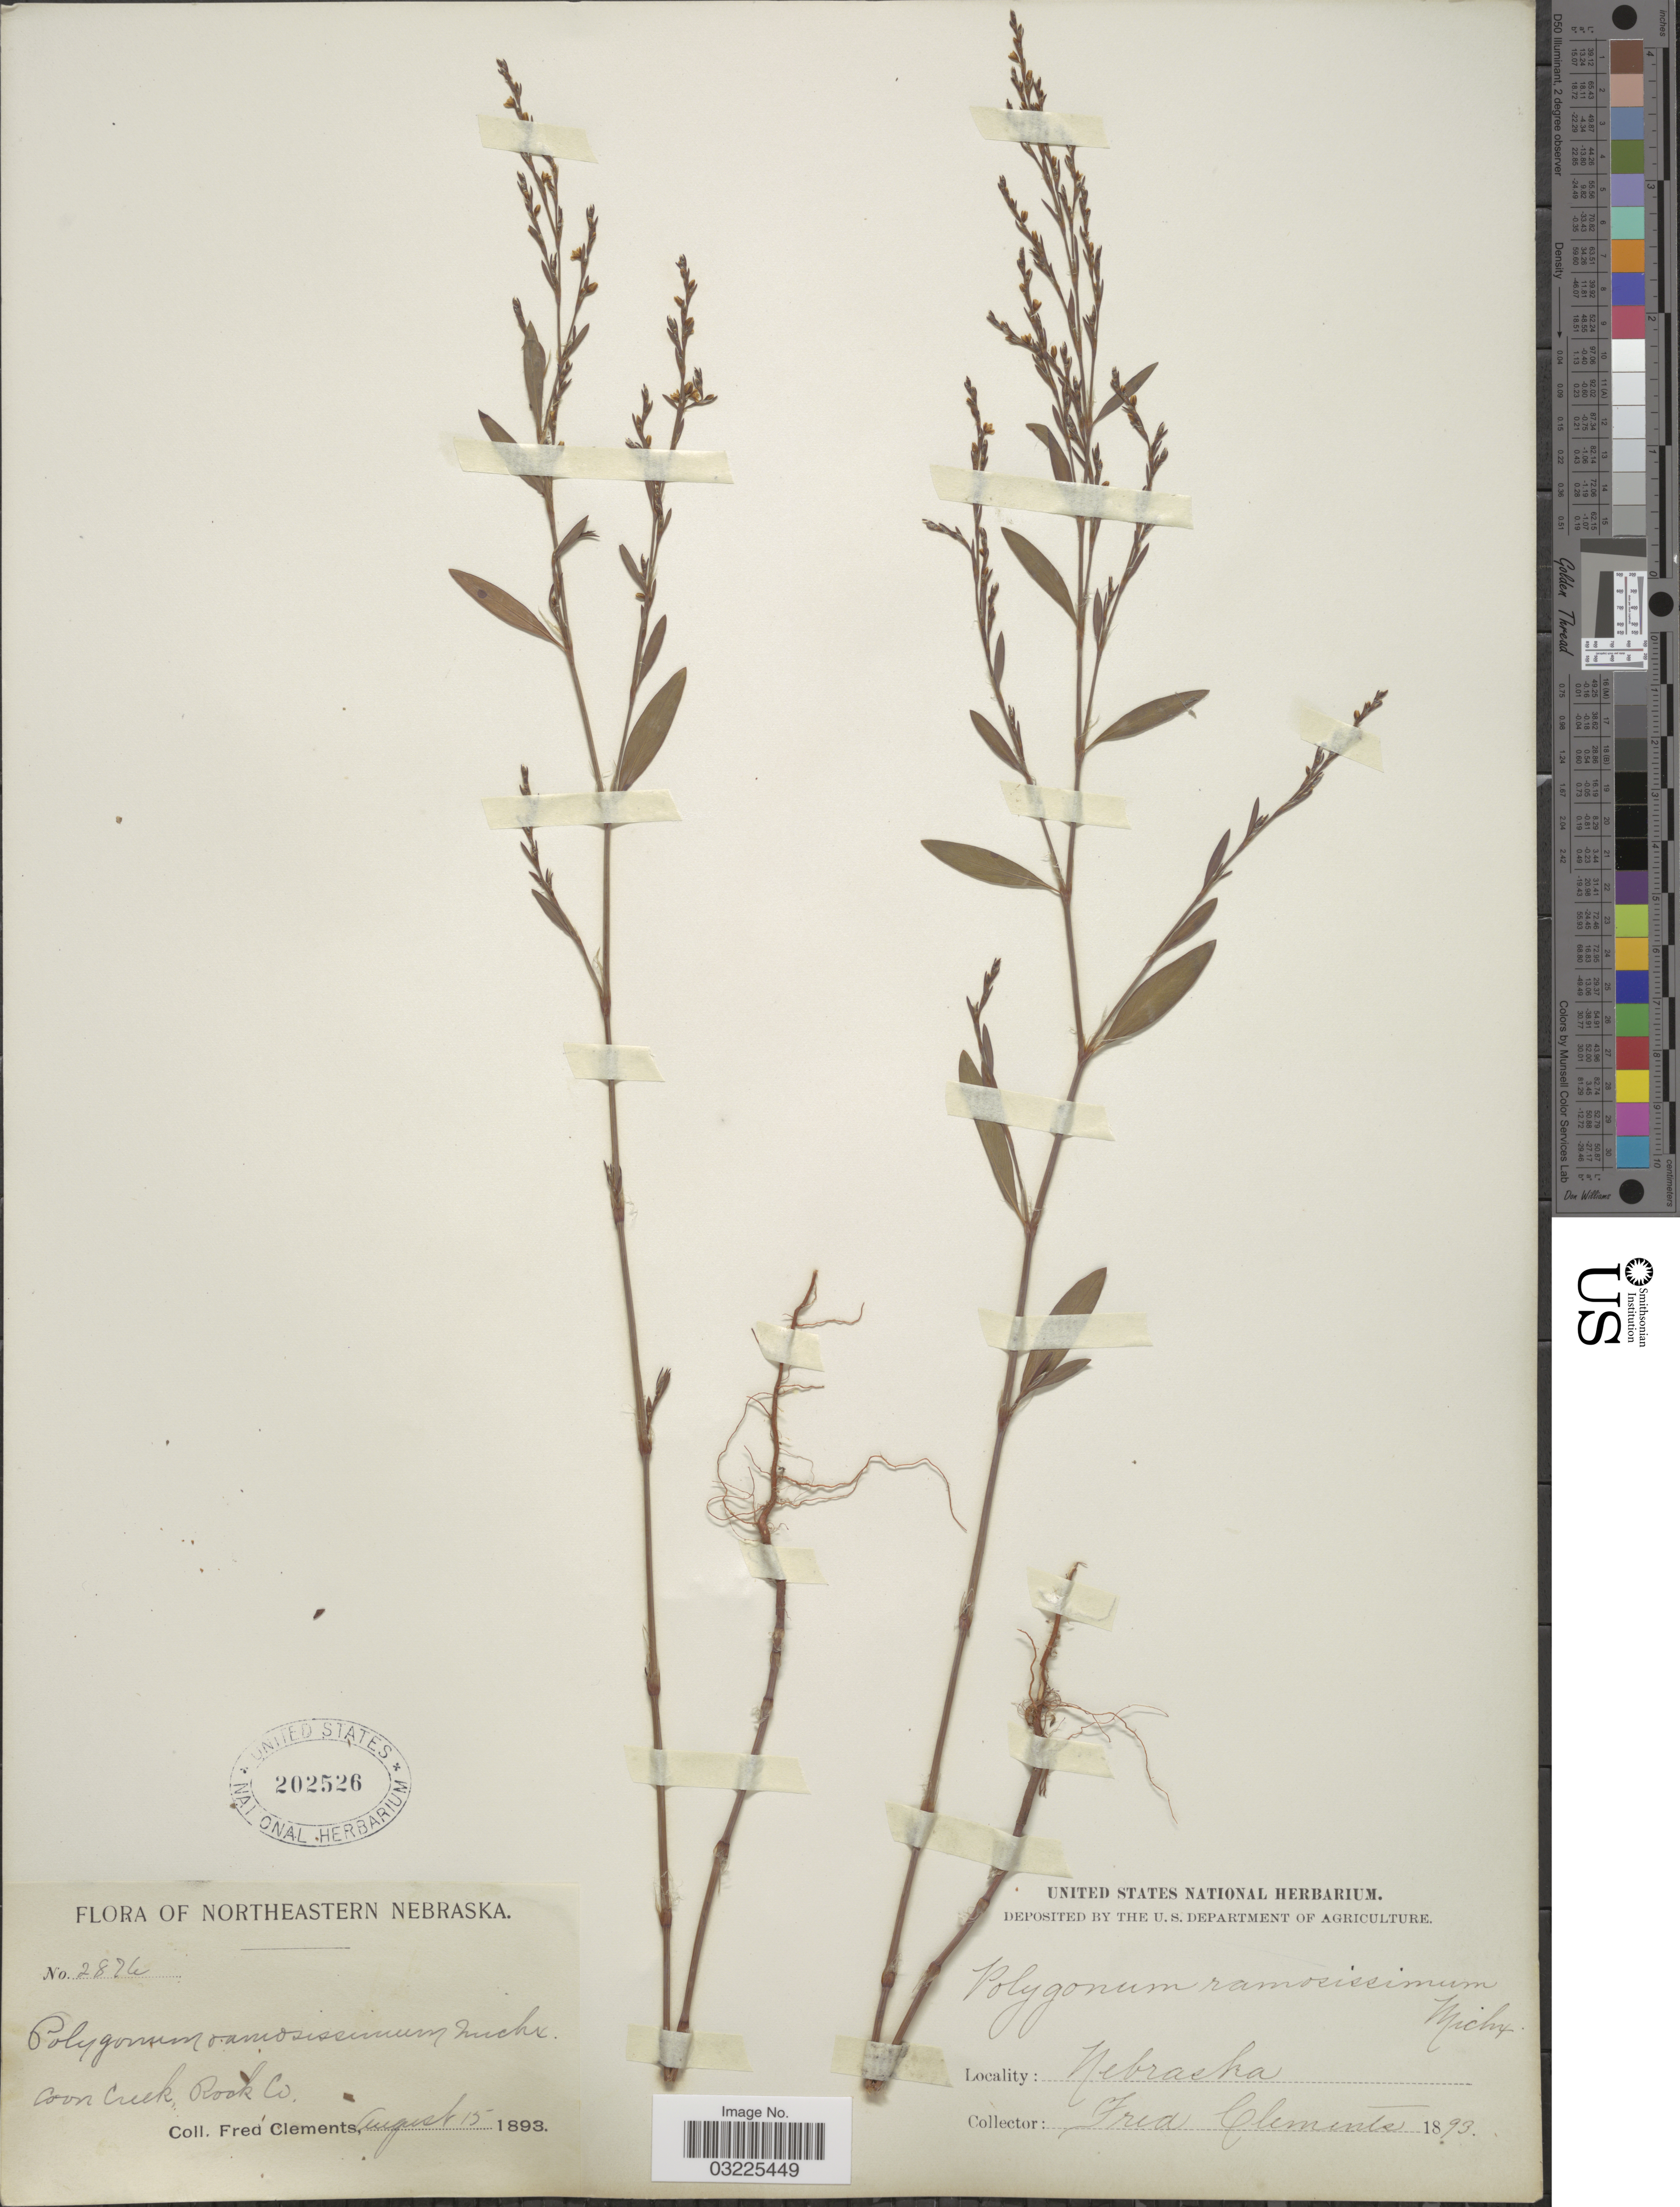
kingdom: Plantae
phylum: Tracheophyta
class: Magnoliopsida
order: Caryophyllales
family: Polygonaceae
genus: Polygonum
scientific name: Polygonum ramosissimum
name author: Michx.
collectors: F. Clements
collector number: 2876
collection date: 1893-08-15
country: United States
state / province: Nebraska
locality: Northeastern Nebraska. Coon Creek, Rock Co.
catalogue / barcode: US 202526